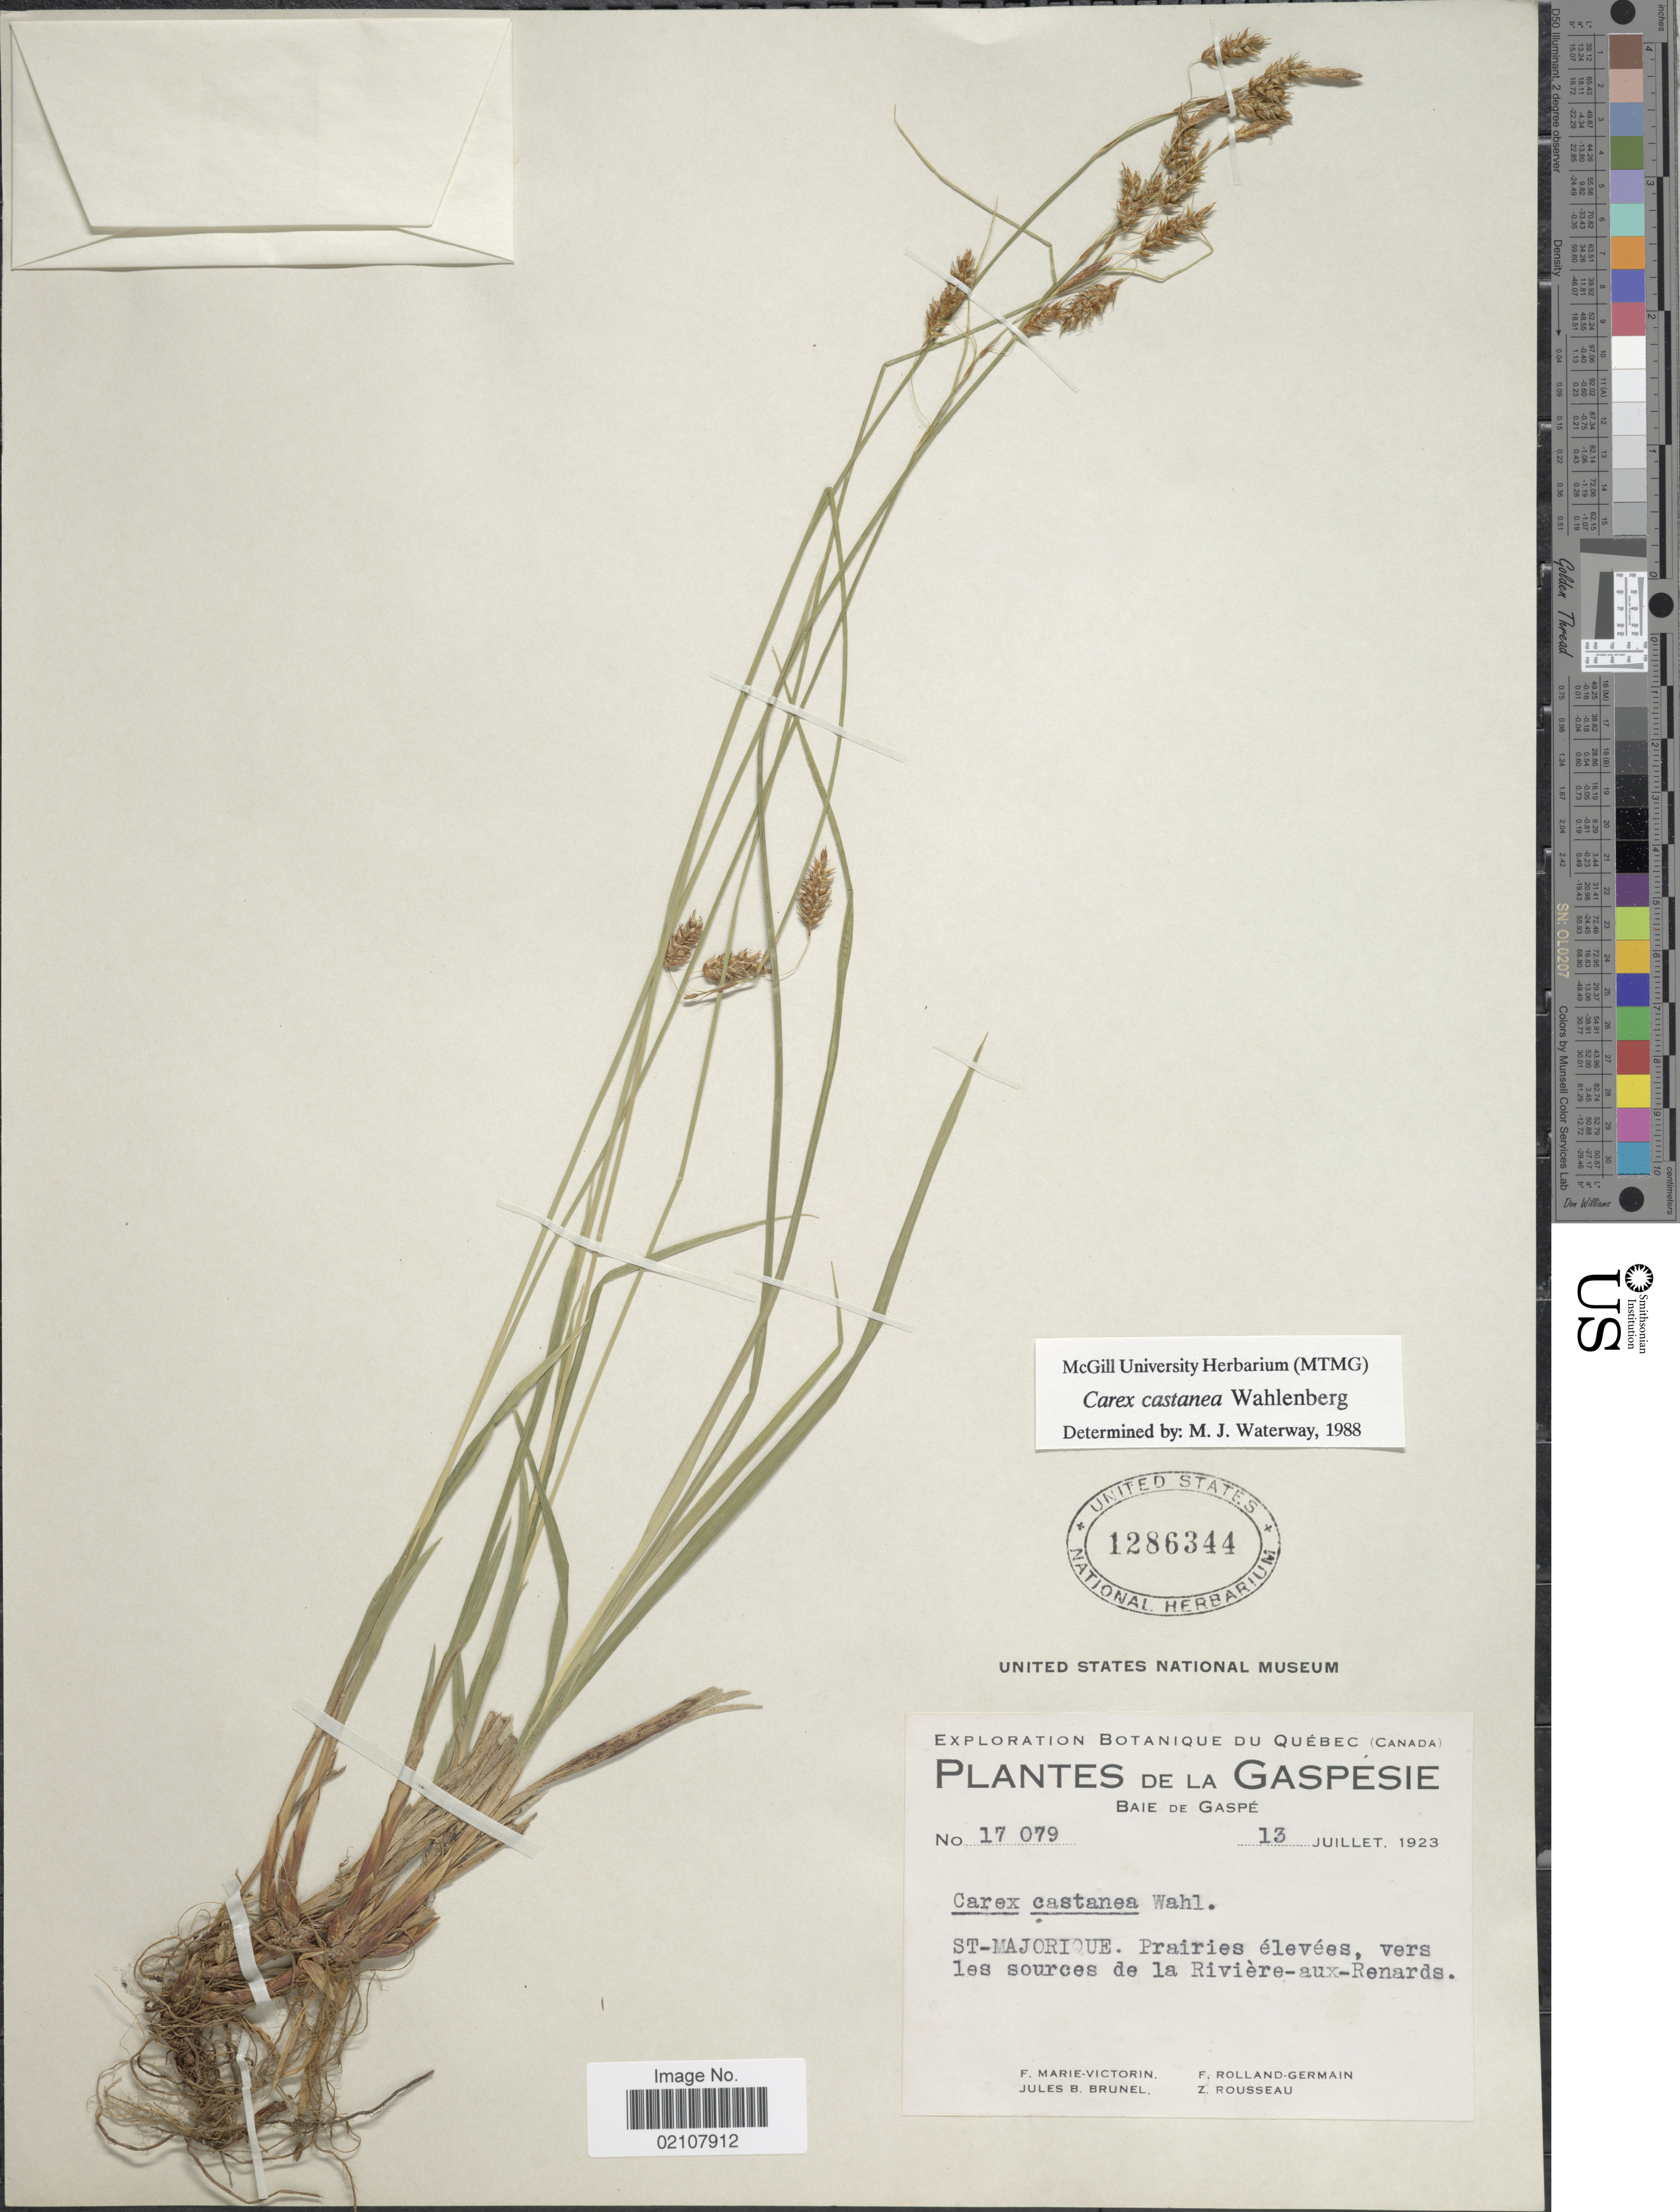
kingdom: Plantae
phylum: Tracheophyta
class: Liliopsida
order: Poales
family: Cyperaceae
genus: Carex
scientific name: Carex castanea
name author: Wahlenb.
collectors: F. Marie-Victorin, J. Brunel, Rolland-Germain & Z. Rousseau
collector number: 17079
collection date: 1923-07-13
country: Canada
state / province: Quebec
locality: De La Gaspesie, Baie de Gaspé, St-Majorique. Prairies élevées, vers les sorces de la Rivière-aux-Renards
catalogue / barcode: US 1286344